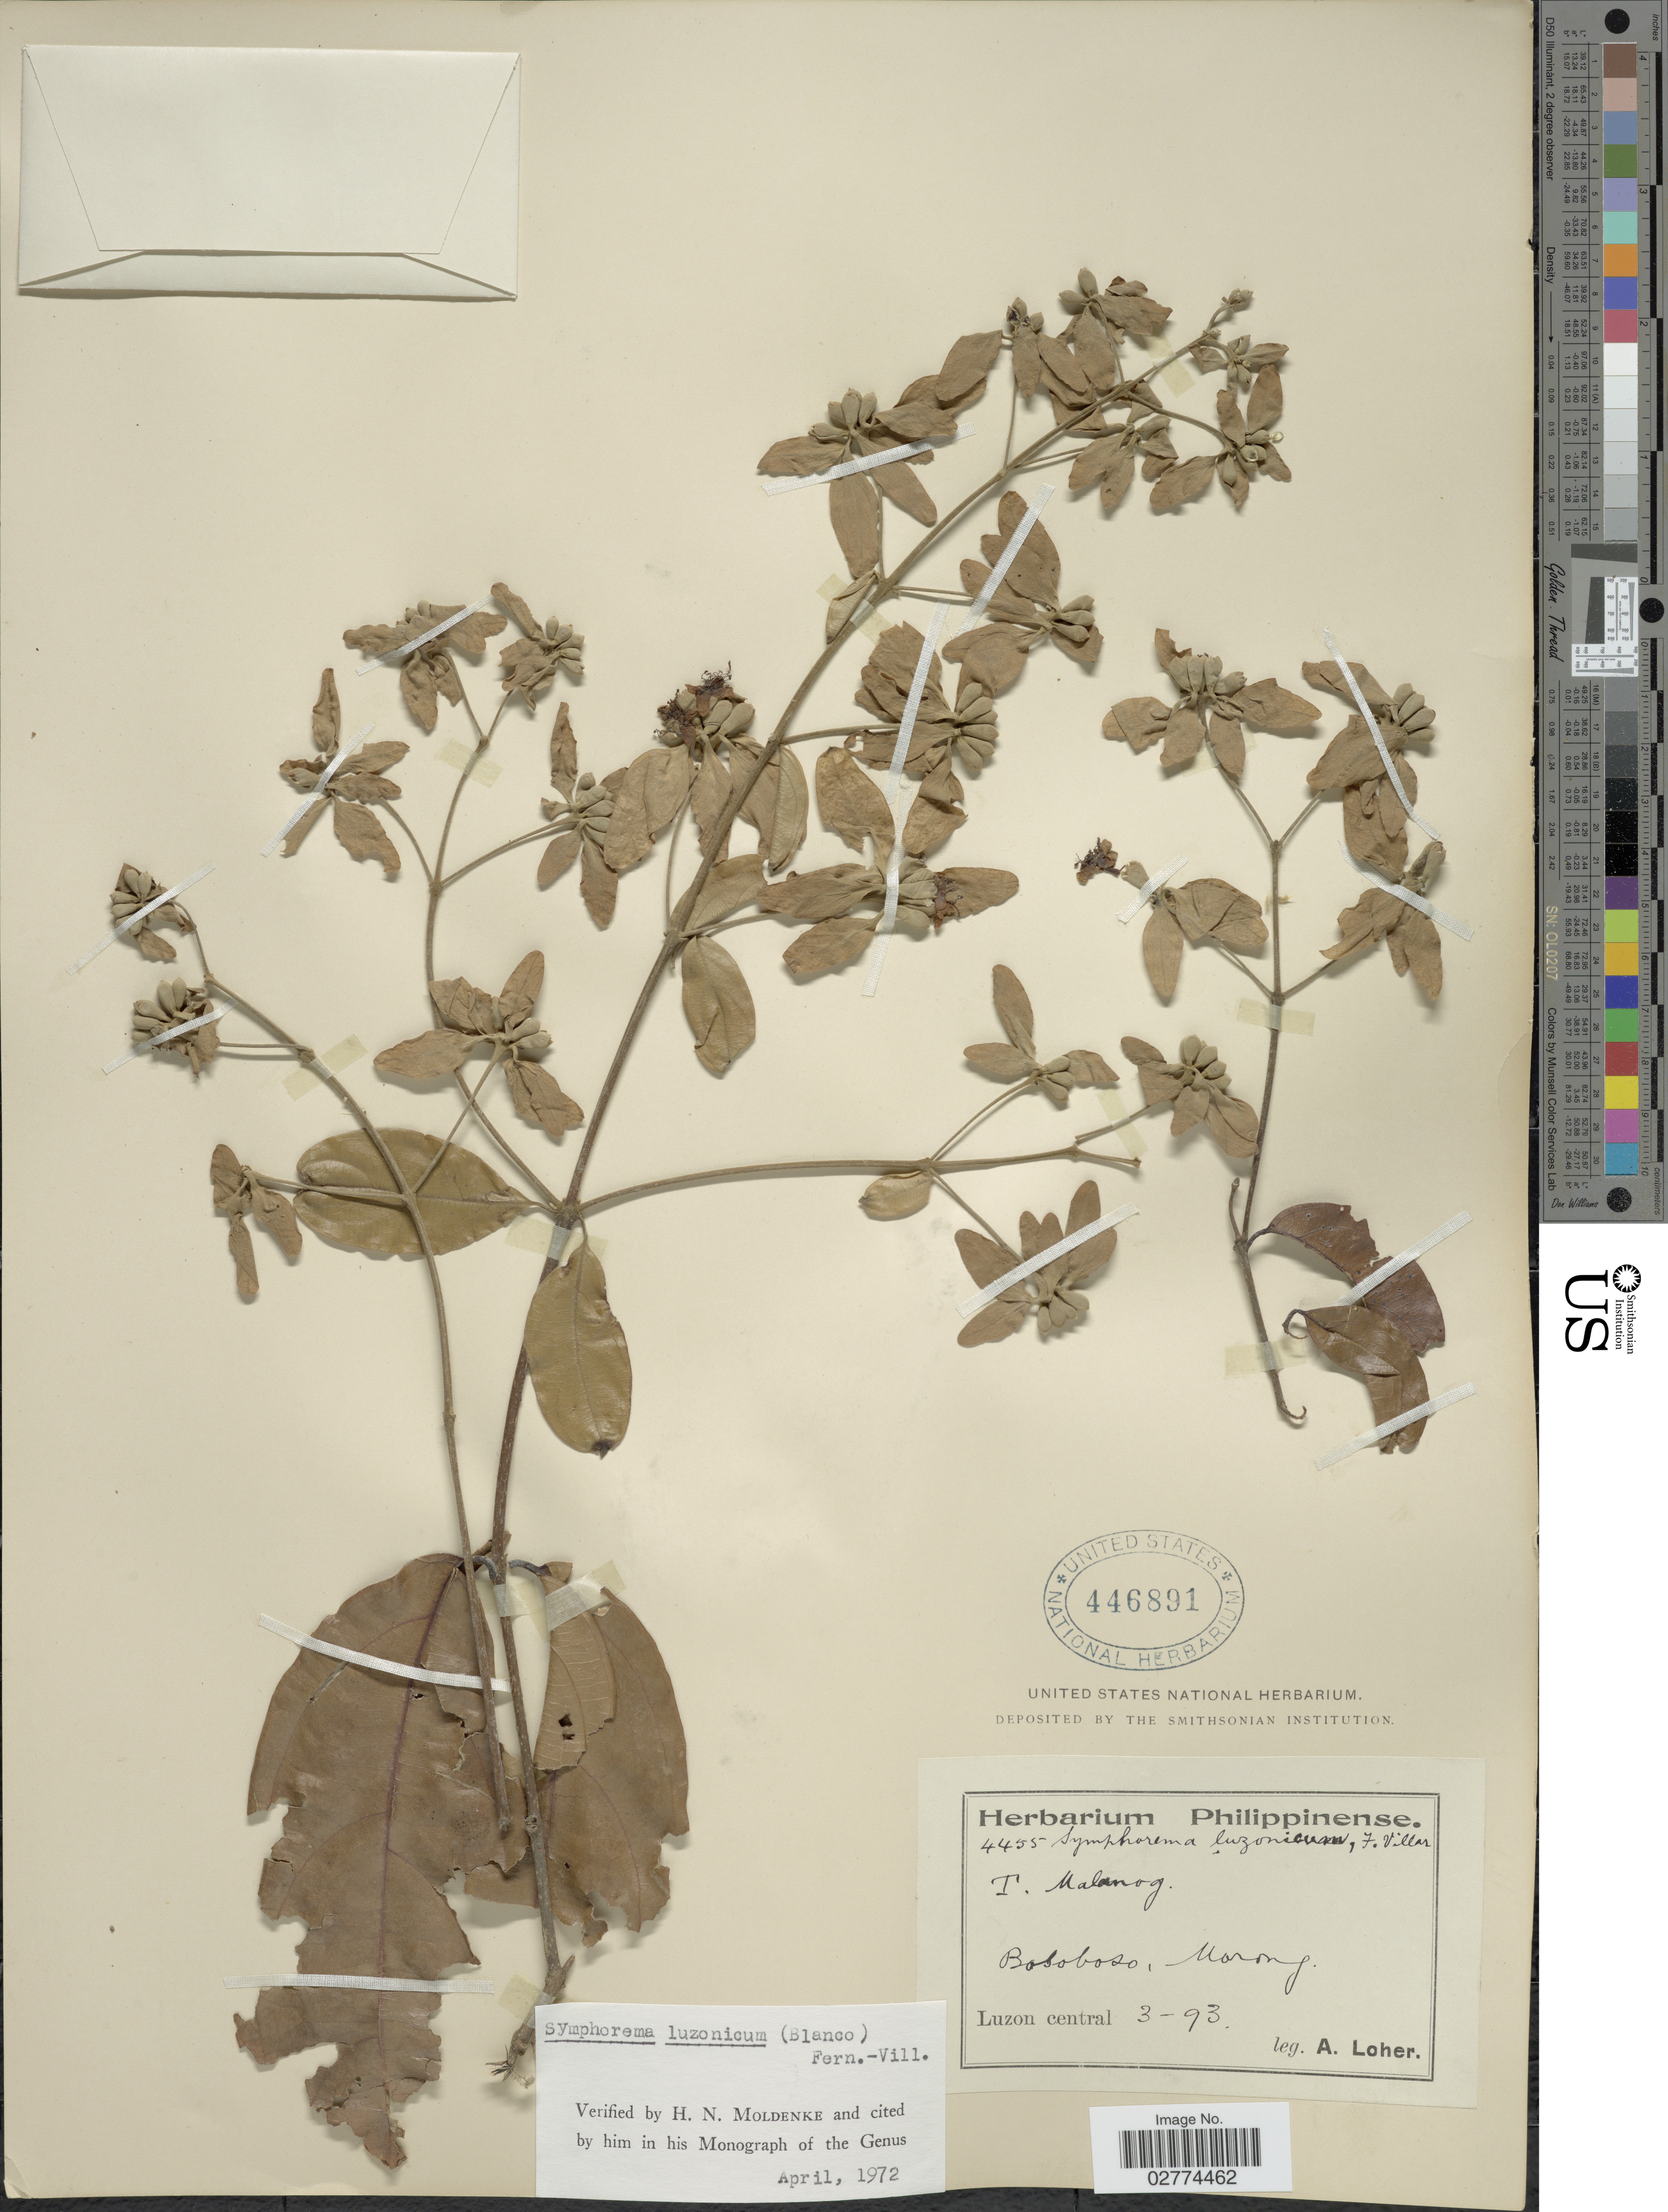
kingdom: Plantae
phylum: Tracheophyta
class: Magnoliopsida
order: Lamiales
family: Lamiaceae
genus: Symphorema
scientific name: Symphorema luzonicum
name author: (Blanco) Fern.-Vill.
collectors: A. Loher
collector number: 4455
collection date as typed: Transcribed d/m/y: /3/93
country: Philippines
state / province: Central Luzon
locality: Bosoboso, Morong.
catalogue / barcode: US 446891